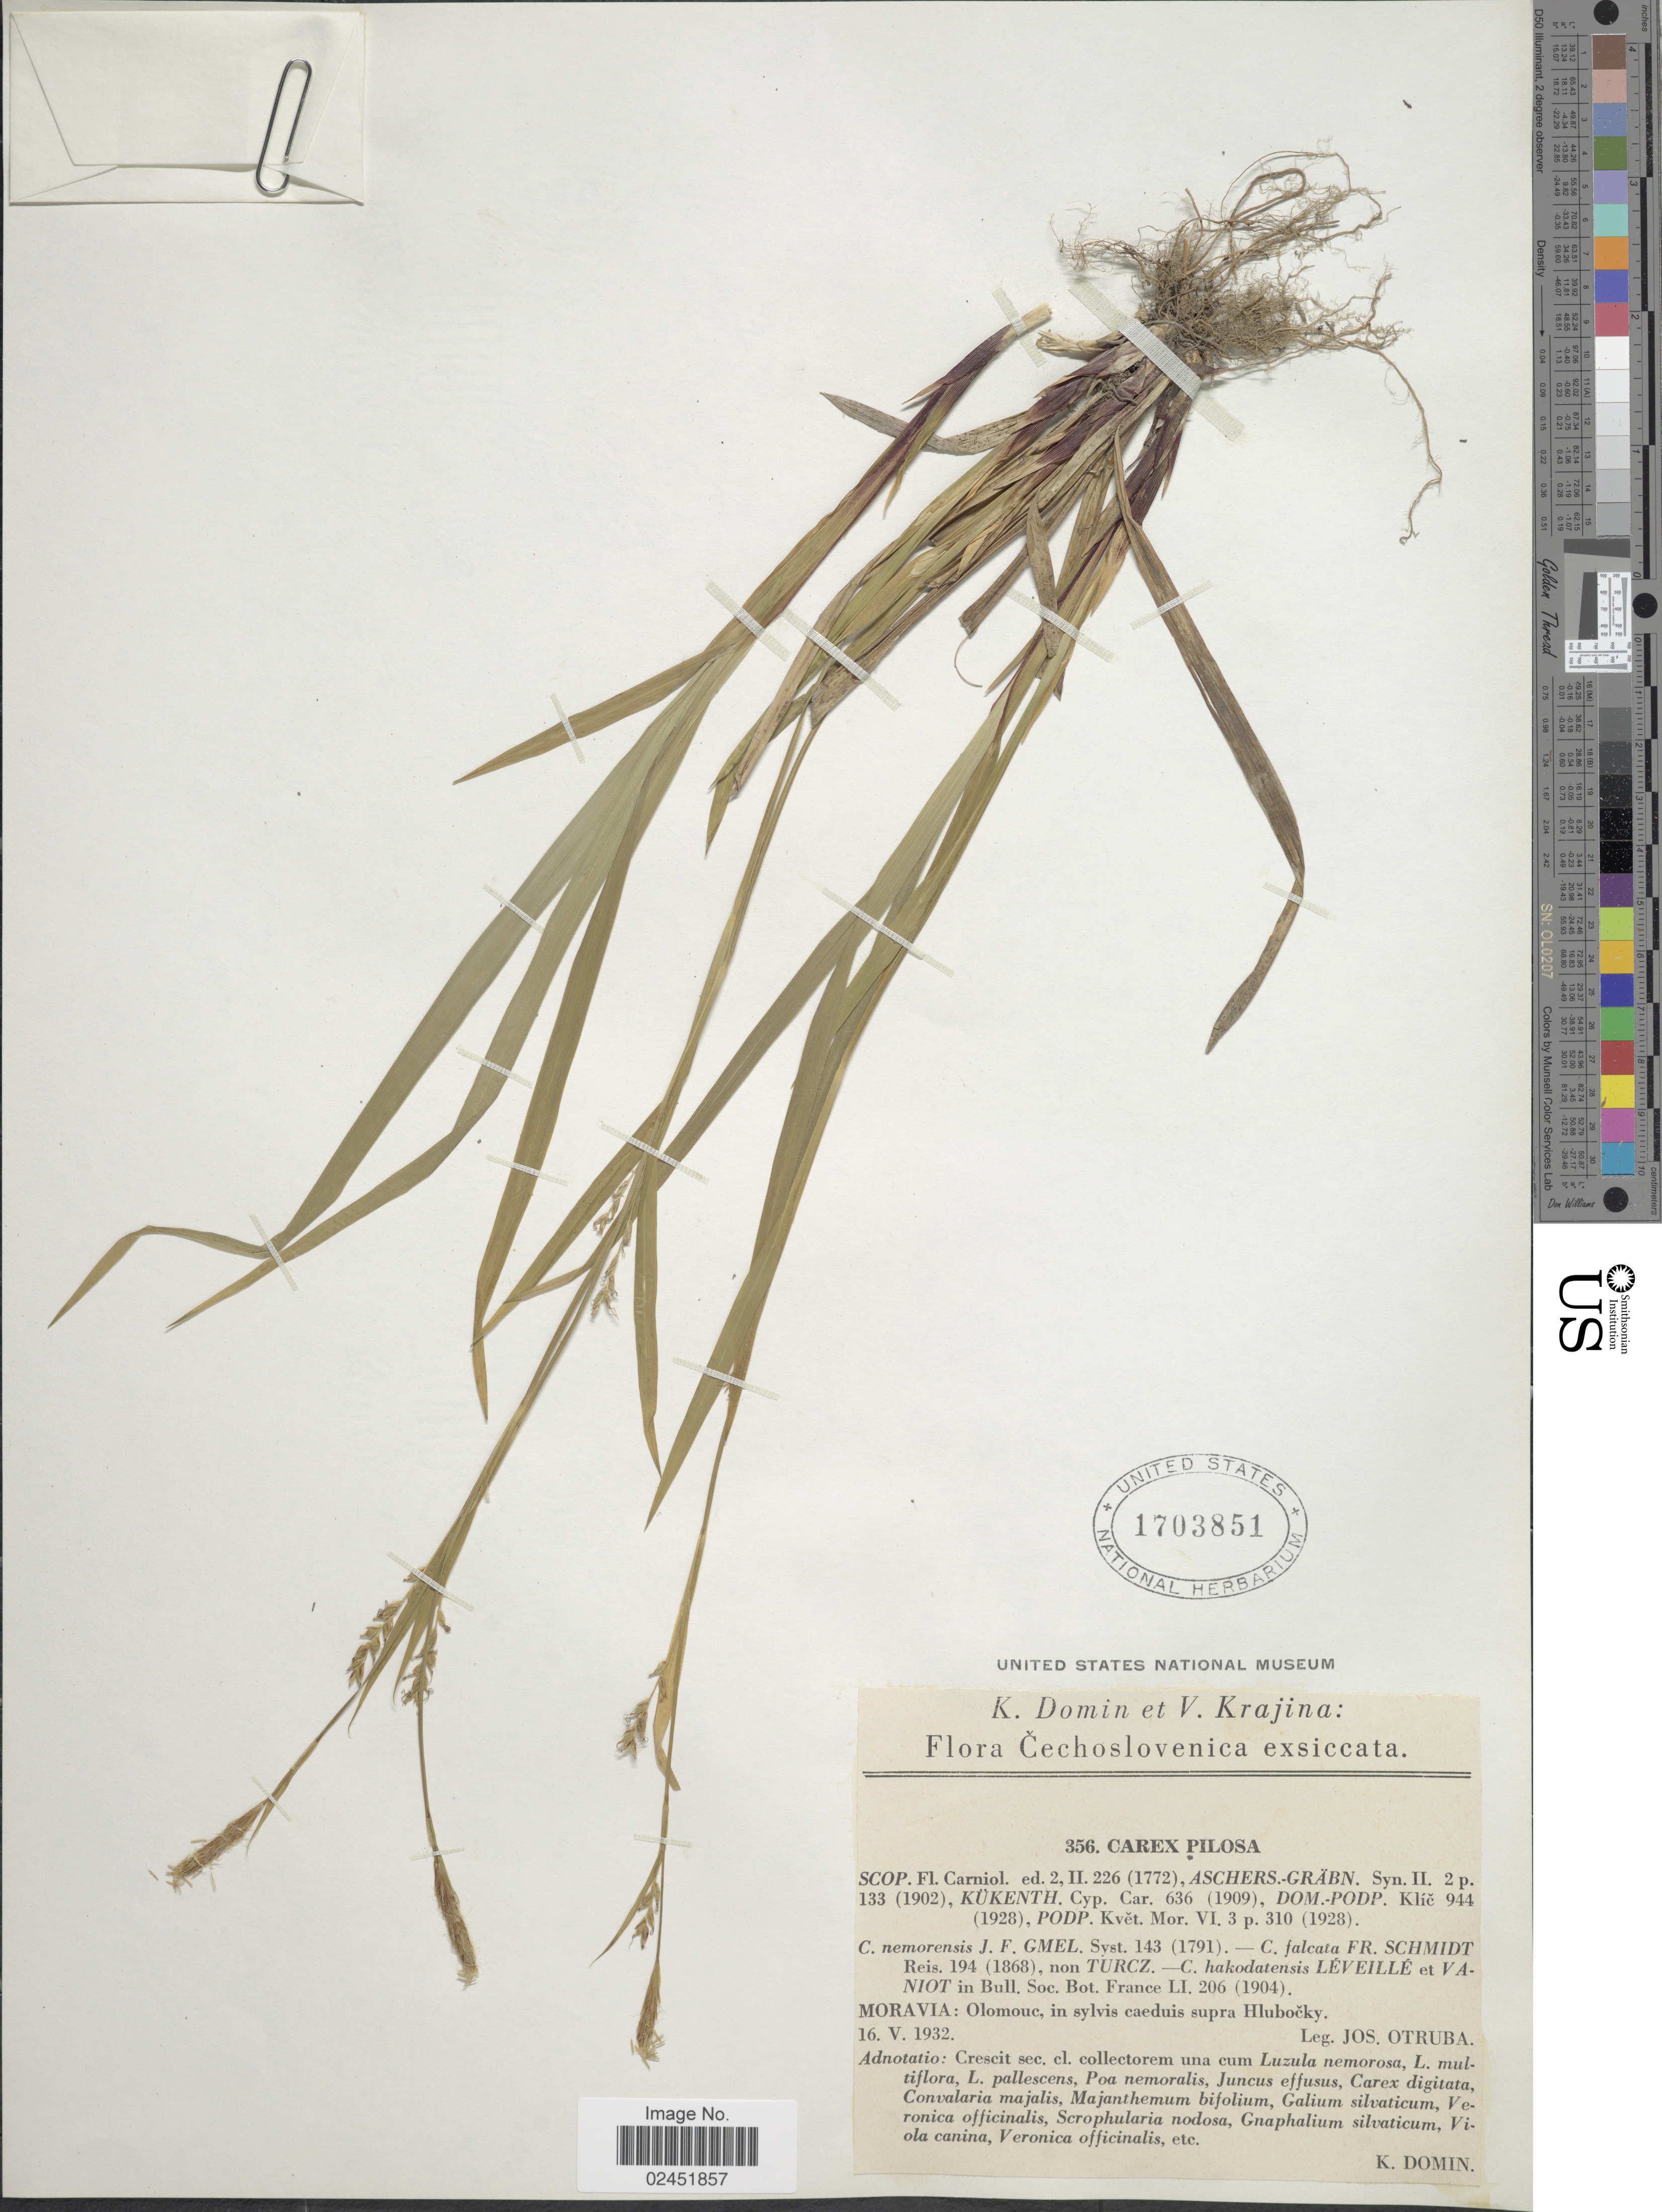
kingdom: Plantae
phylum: Tracheophyta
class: Liliopsida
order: Poales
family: Cyperaceae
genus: Carex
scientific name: Carex pilosa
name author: Scop.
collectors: J. Otruba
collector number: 356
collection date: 1932-05-16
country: Czechia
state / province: Olomouc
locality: Cechoslovenica. Moravia: in silvis caeduis supra Hlubocky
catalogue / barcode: US 1703851